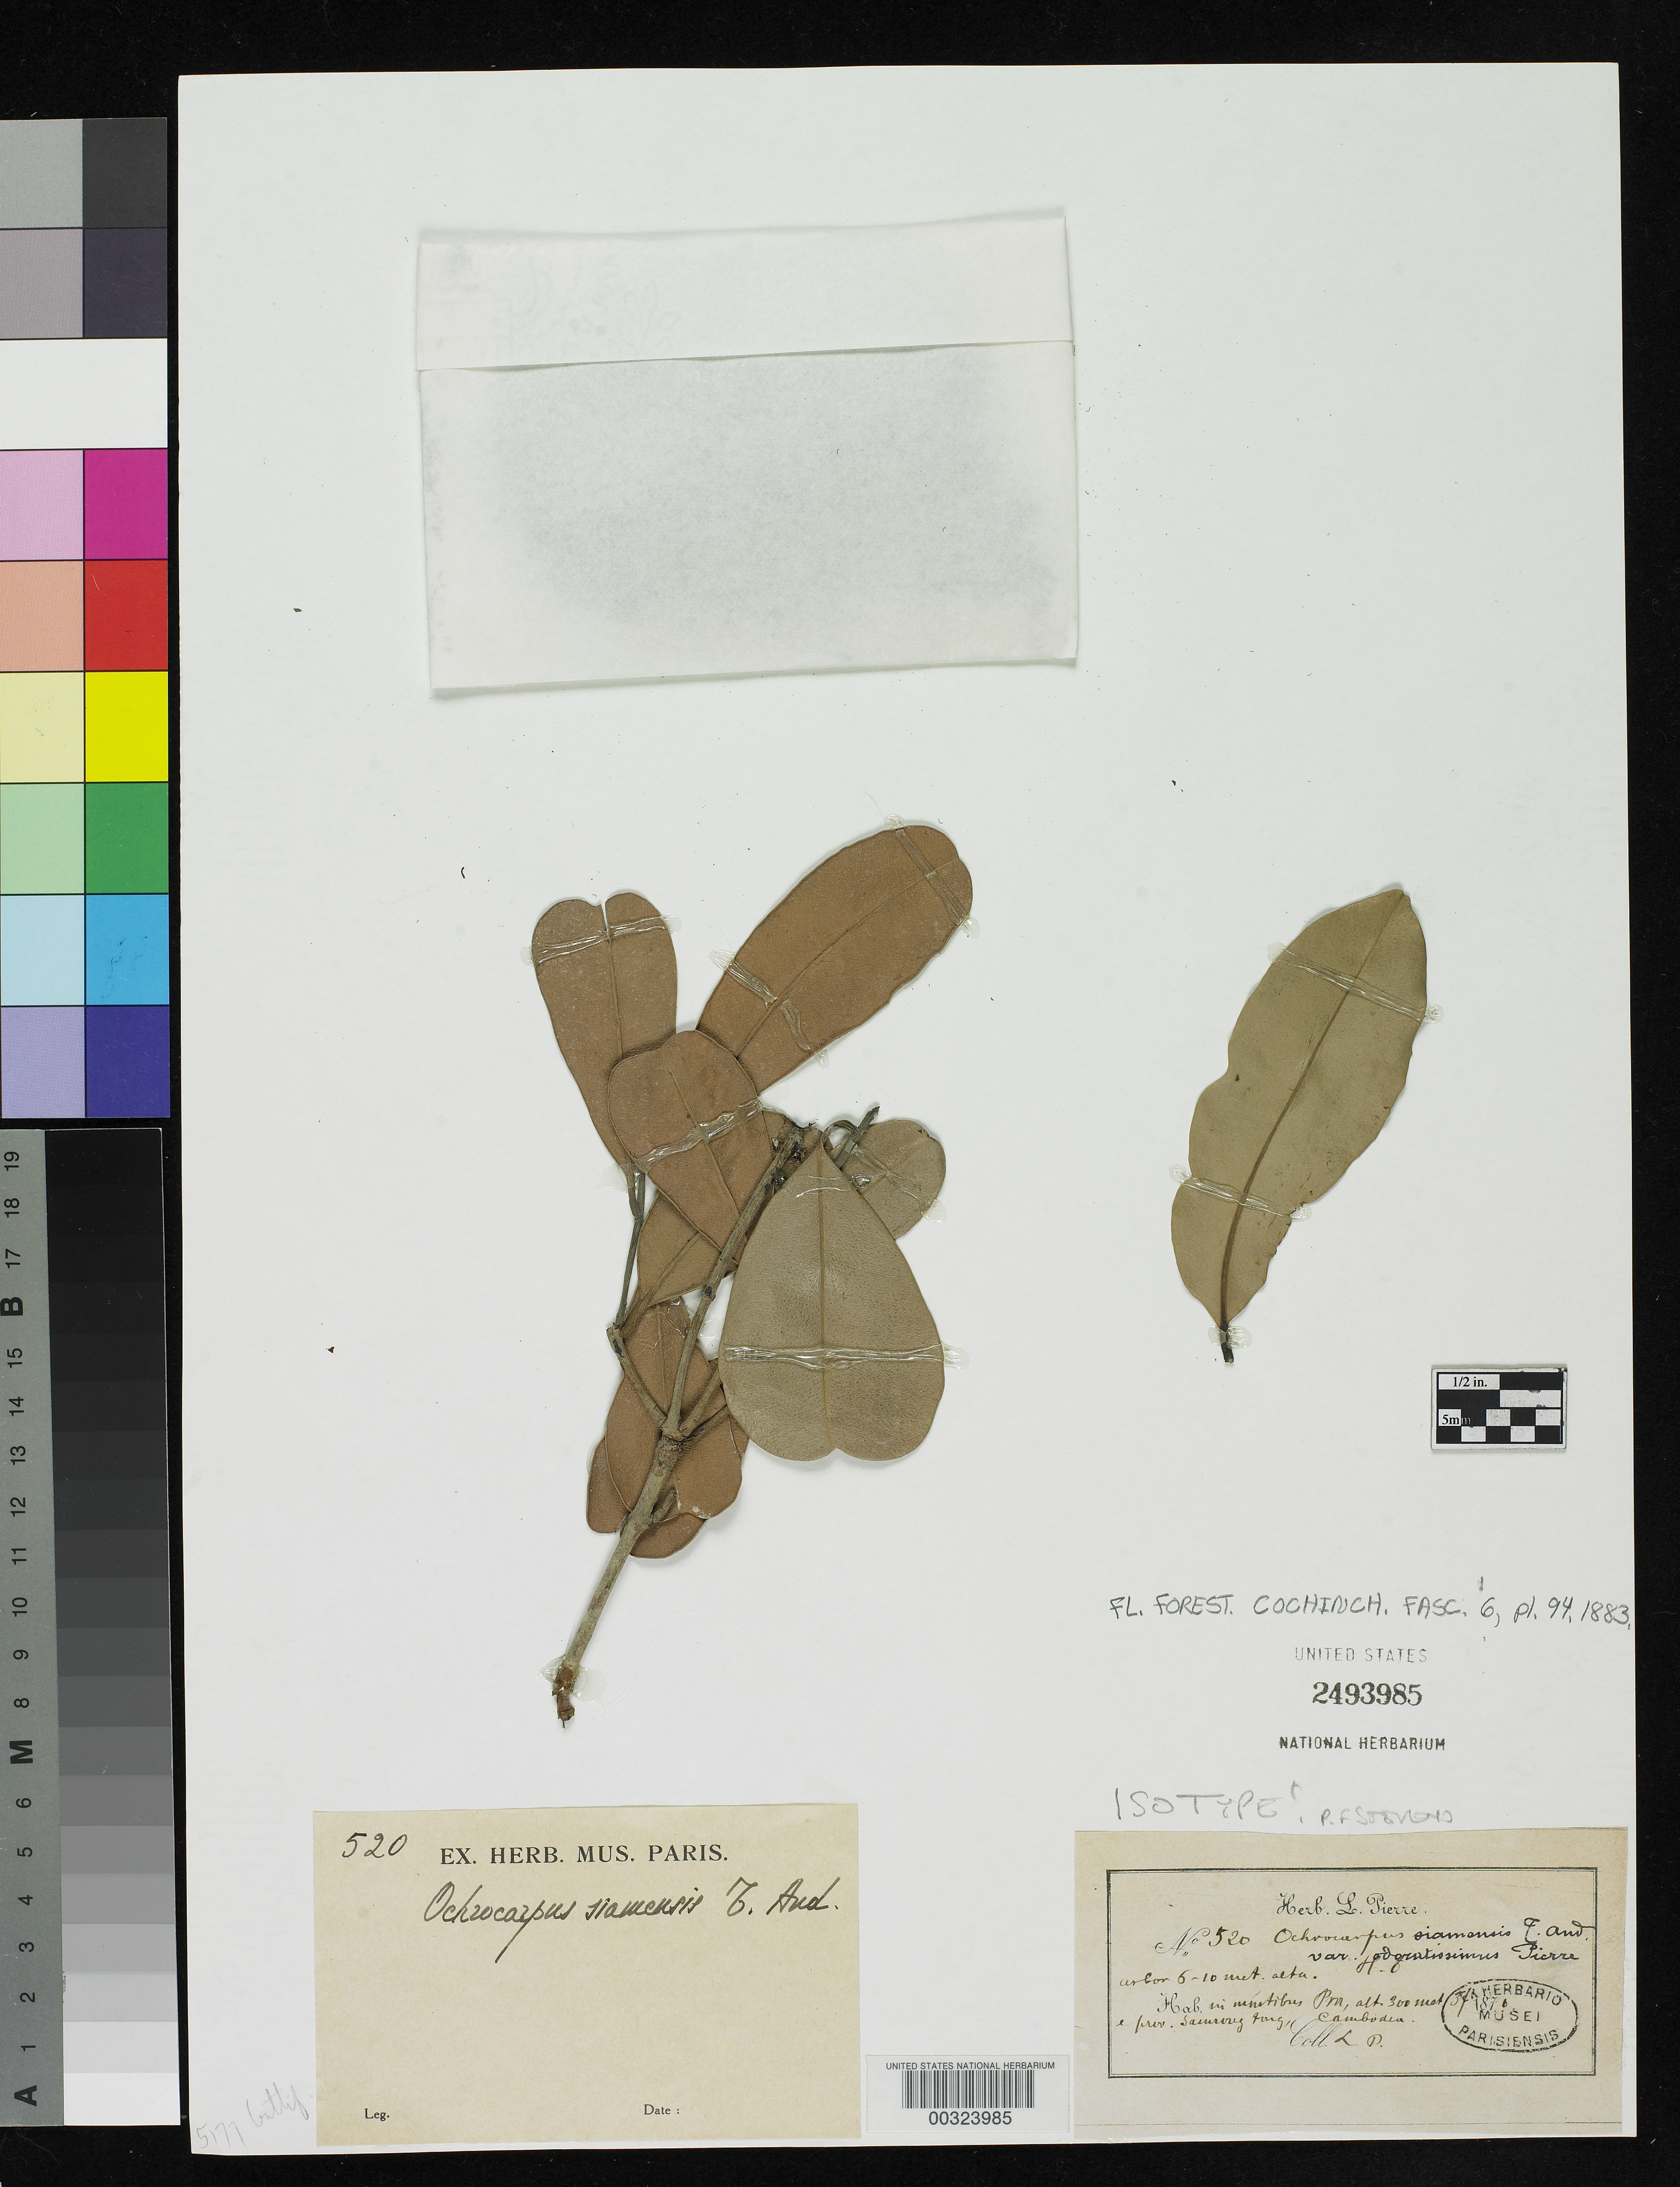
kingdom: Plantae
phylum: Tracheophyta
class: Magnoliopsida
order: Malpighiales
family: Clusiaceae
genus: Ochrocarpos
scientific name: Ochrocarpos siamensis var. odoratissimus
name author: Pierre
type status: Possible Isotype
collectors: J. Pierre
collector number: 520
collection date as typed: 1871 or -- --- 1976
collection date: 1871 or 1976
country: Cambodia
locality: Samurong Tong.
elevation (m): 300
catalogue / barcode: US 2493985